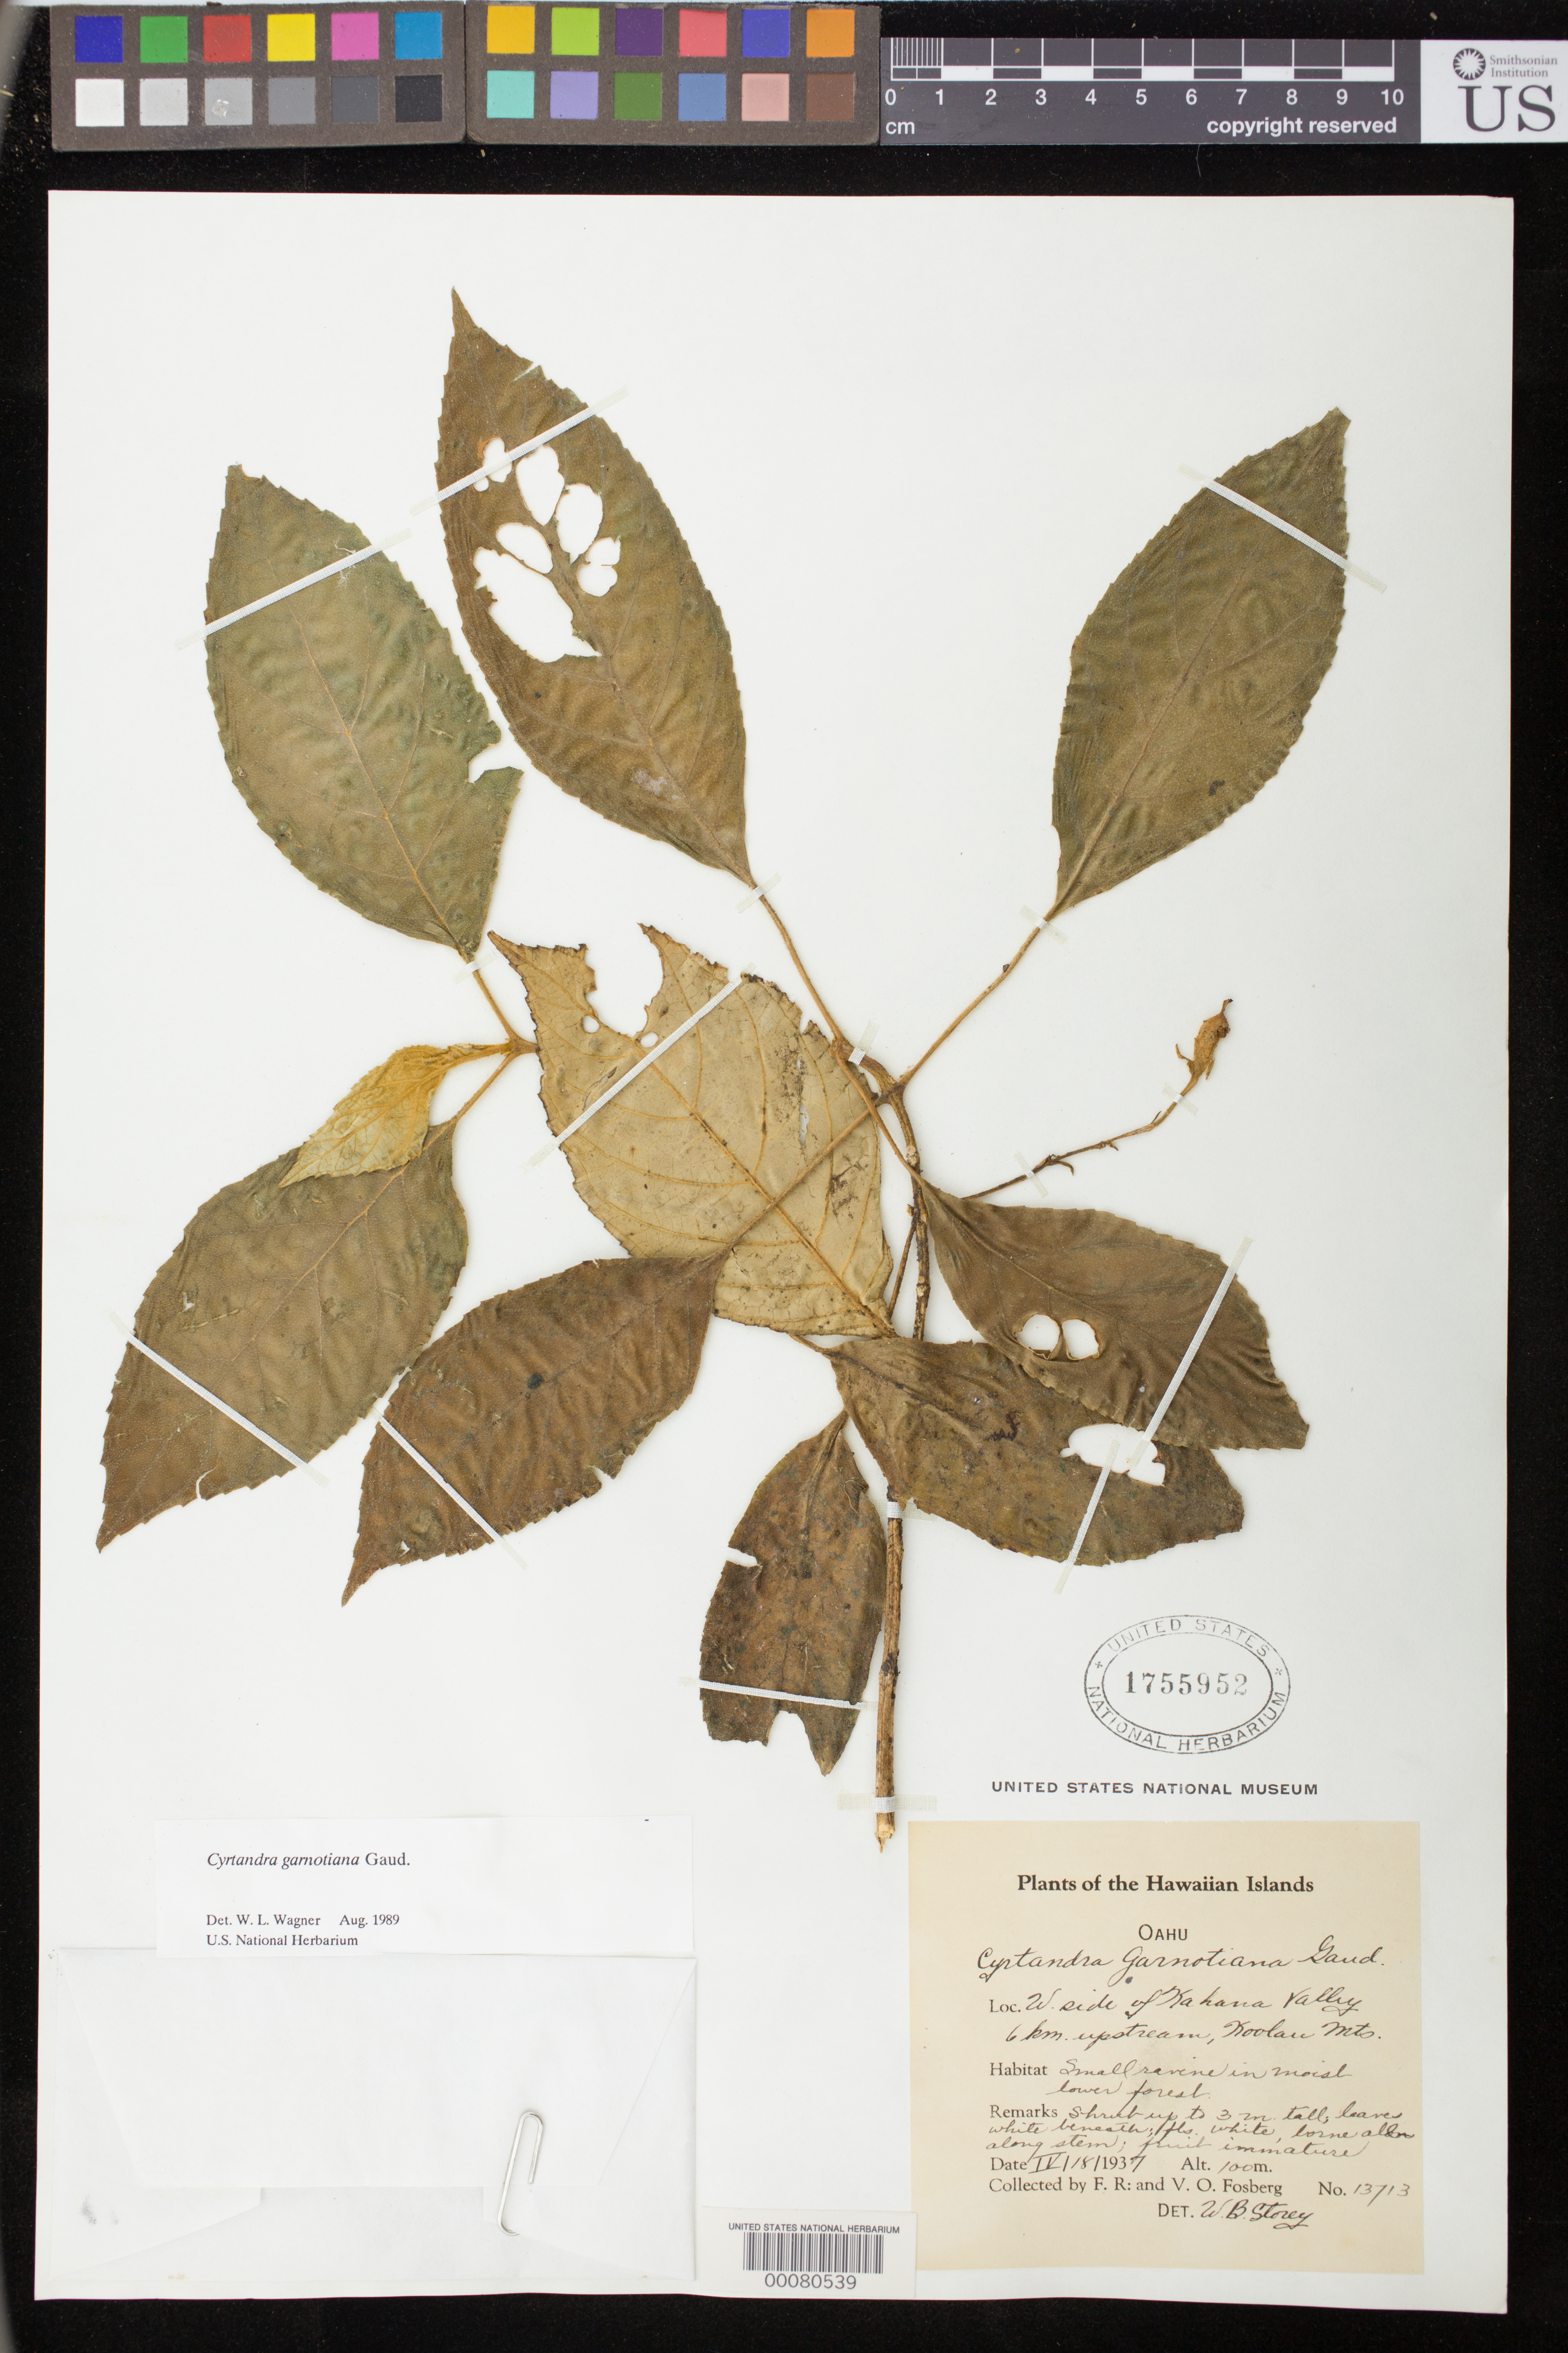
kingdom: Plantae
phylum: Tracheophyta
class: Magnoliopsida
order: Lamiales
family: Gesneriaceae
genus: Cyrtandra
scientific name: Cyrtandra garnotiana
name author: Gaudich.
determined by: Storey, W. B.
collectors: F. R. Fosberg & V. O. Fosberg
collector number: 13713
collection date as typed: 18 Apr 1937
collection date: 1937-04-18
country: United States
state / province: Hawaii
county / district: Honolulu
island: Oahu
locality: W side of kahana valley 6 km upstream, koolau mts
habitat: Small ravine in moist lower forest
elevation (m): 100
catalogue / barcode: US 1755952